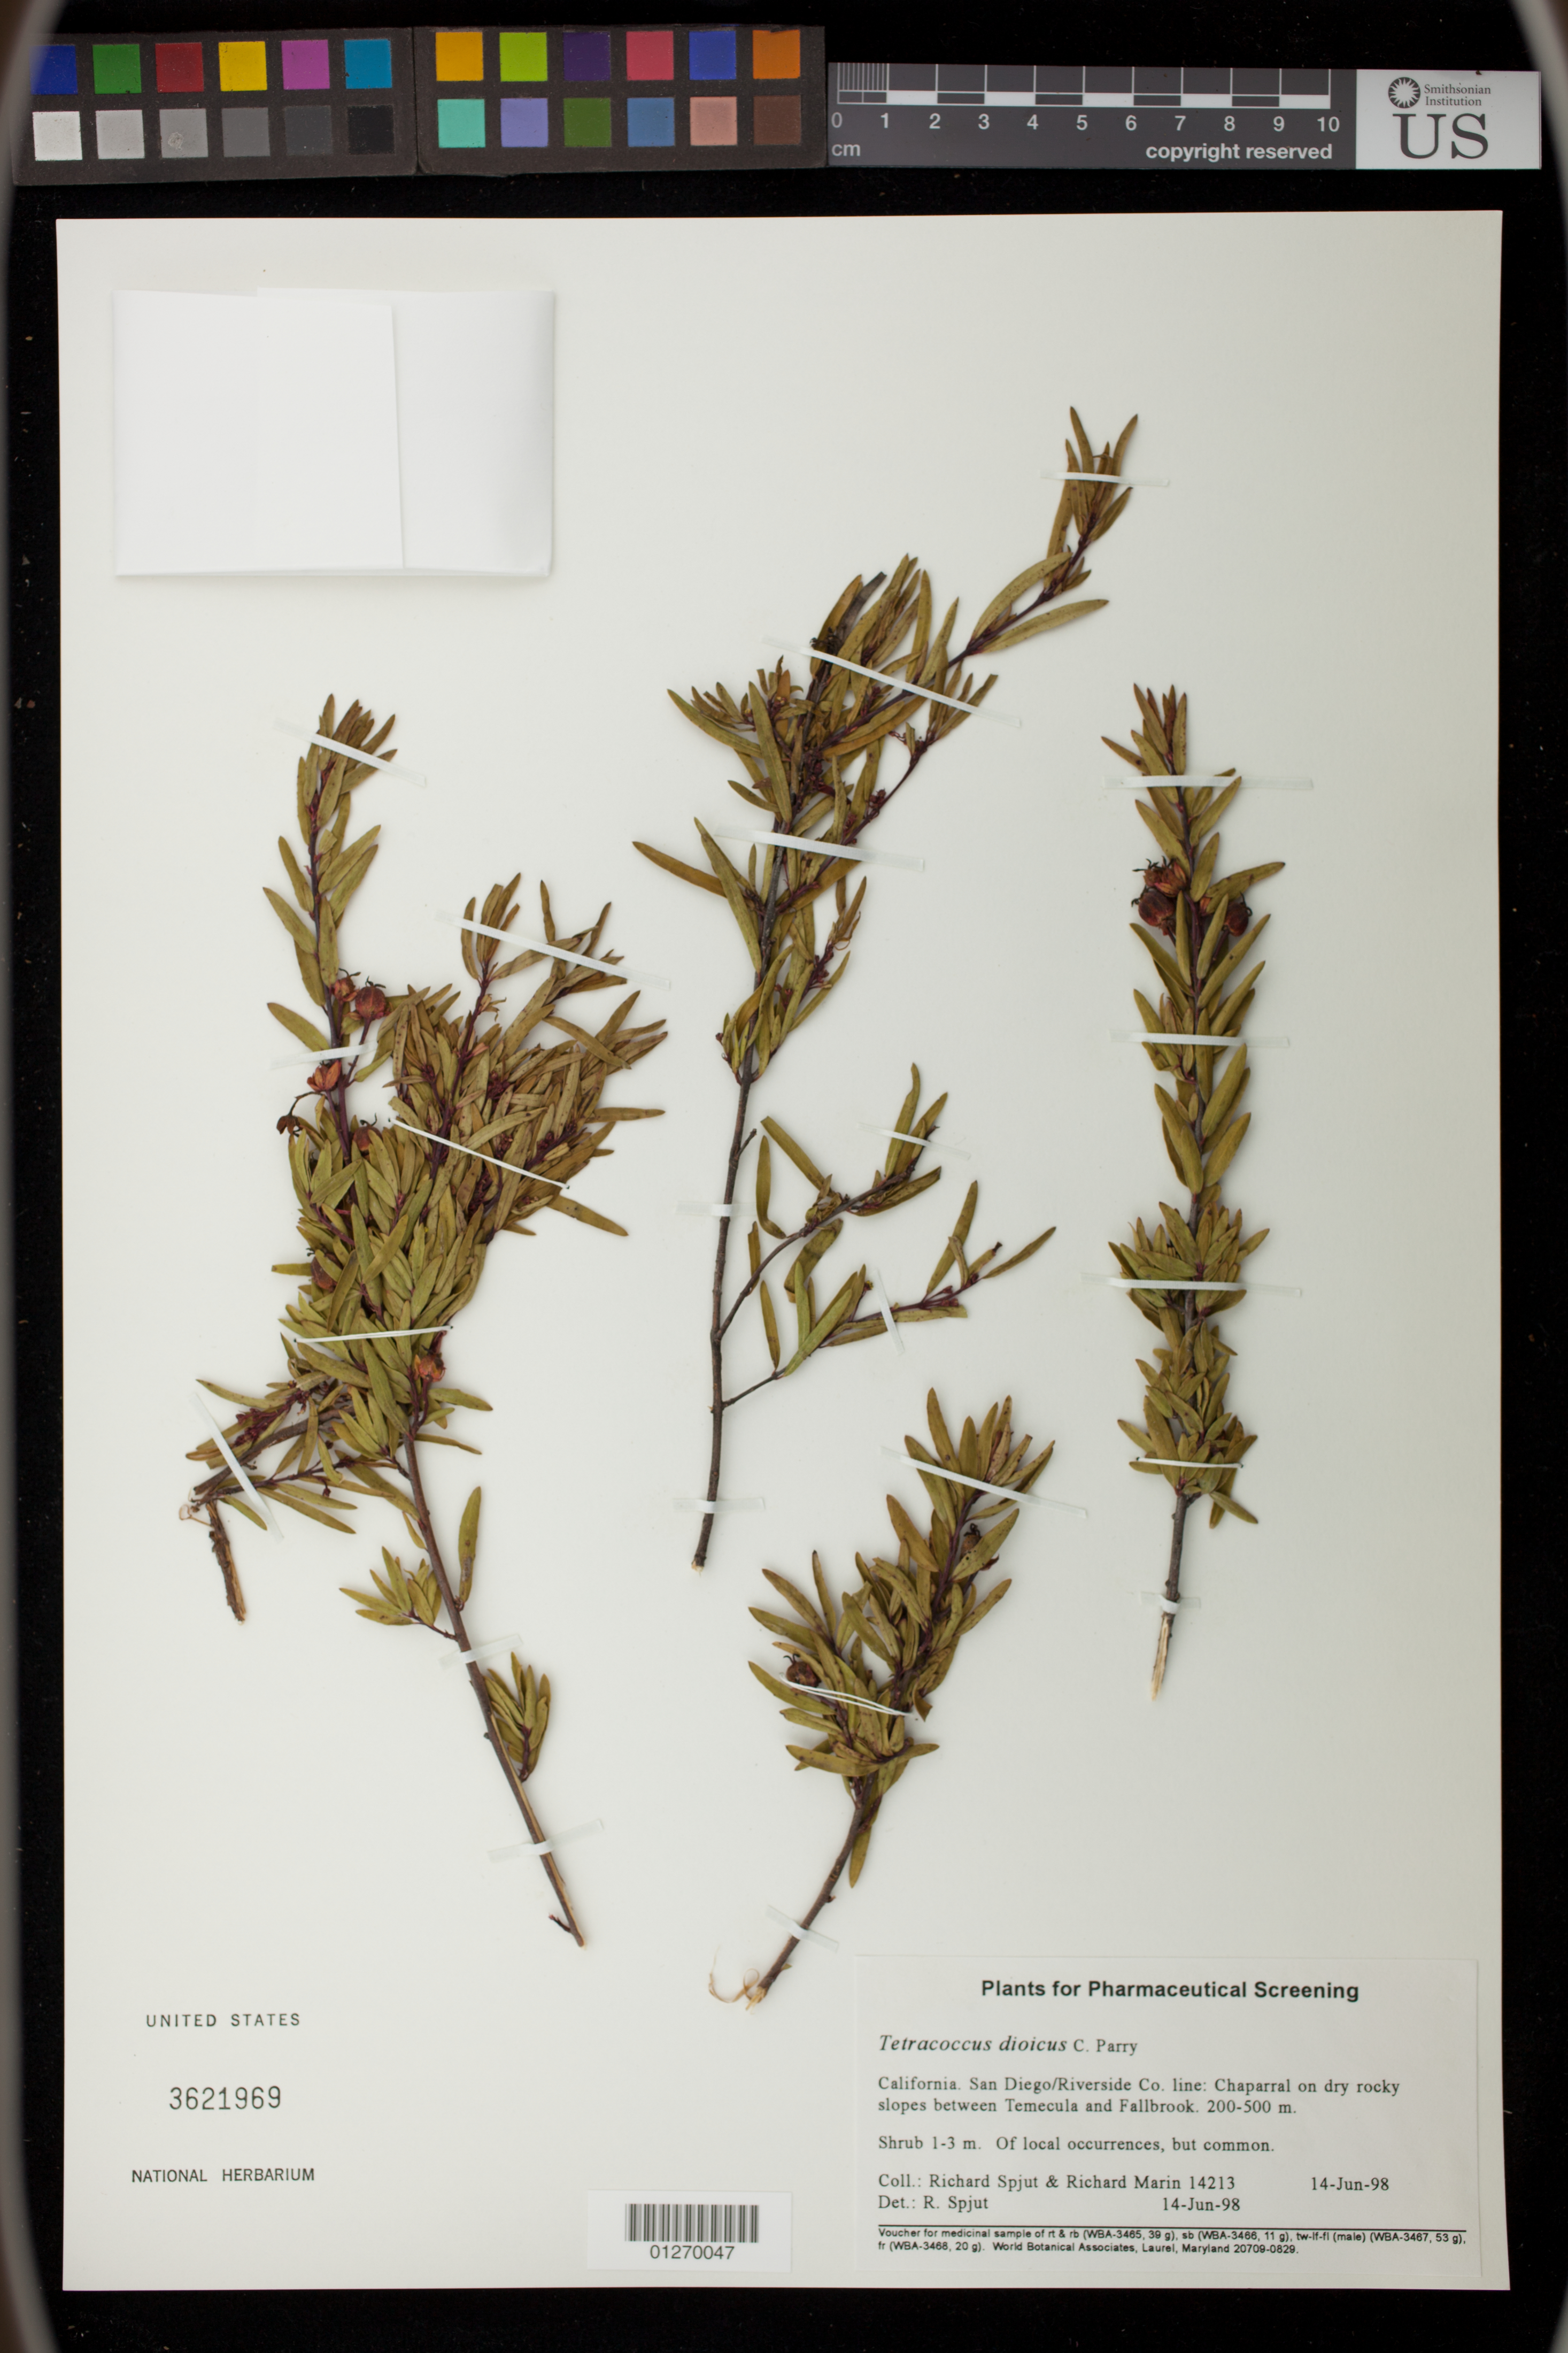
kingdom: Plantae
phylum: Tracheophyta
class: Magnoliopsida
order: Malpighiales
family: Picrodendraceae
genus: Tetracoccus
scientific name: Tetracoccus dioicus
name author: Parry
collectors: R. Spjut & R. Williams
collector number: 14213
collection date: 1998-06-14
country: United States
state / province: California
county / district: San Diego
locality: San Diego/Riverside Co. line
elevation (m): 200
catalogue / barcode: US 3621969